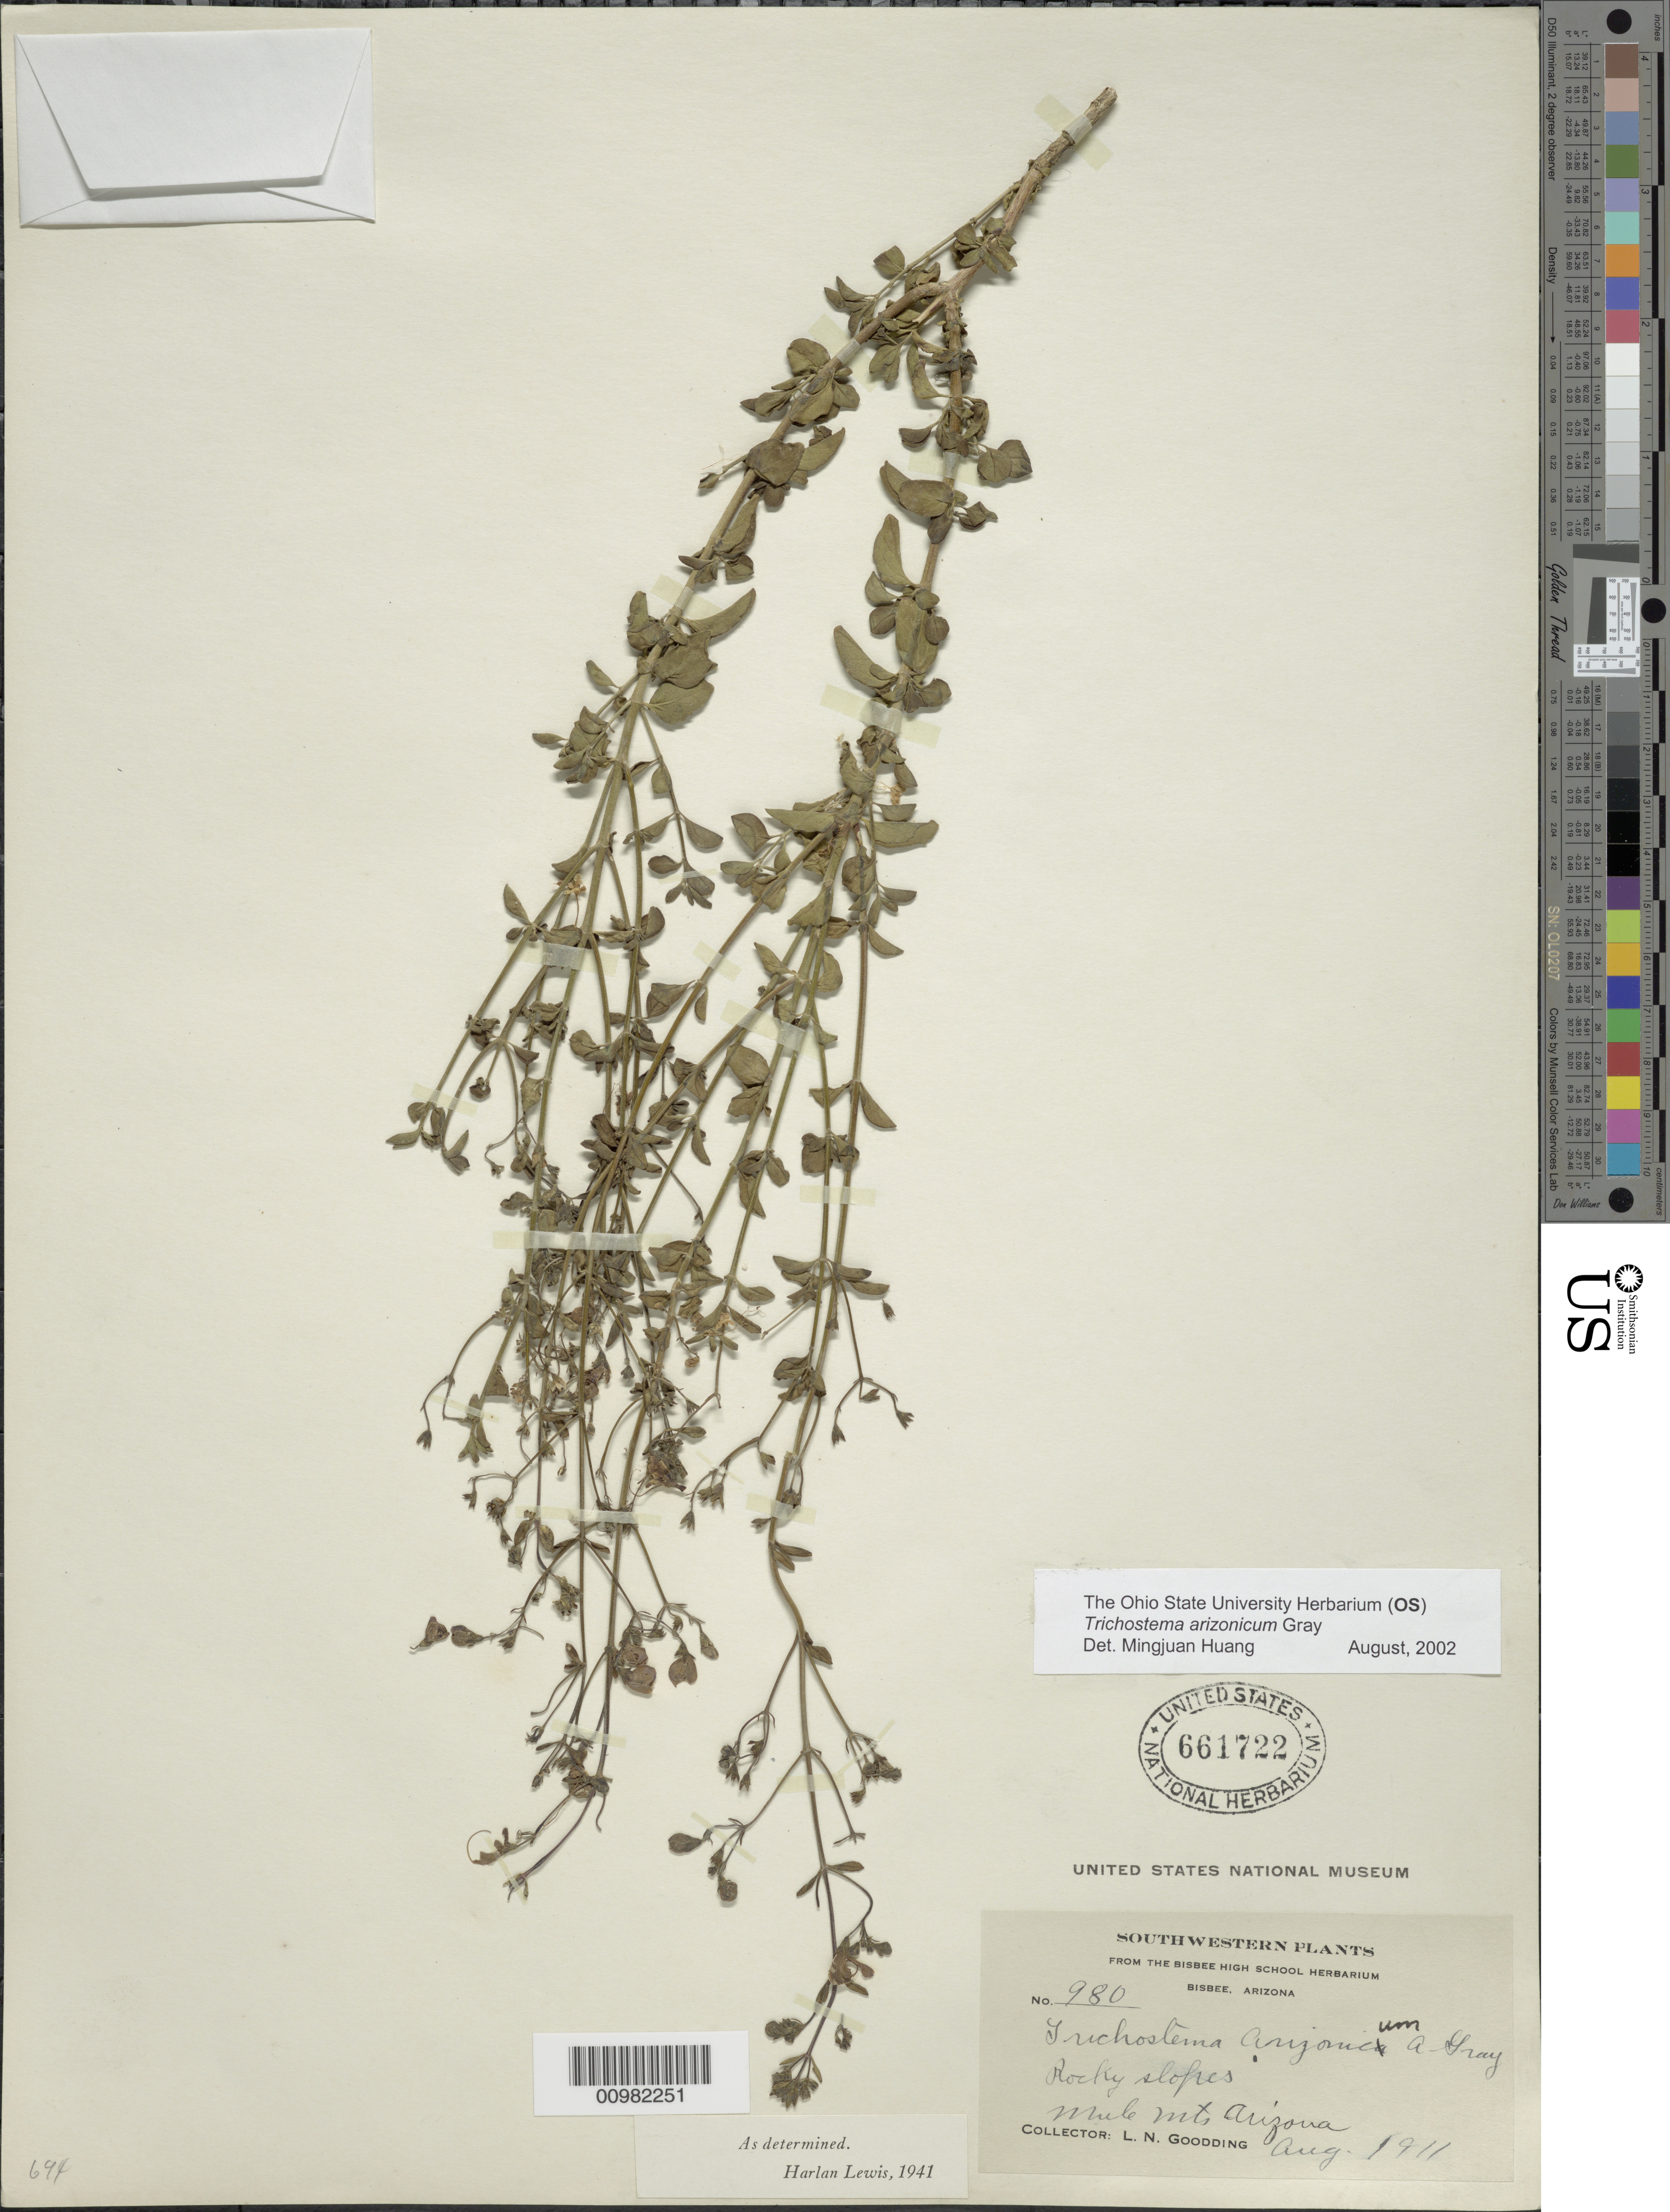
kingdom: Plantae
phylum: Tracheophyta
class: Magnoliopsida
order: Lamiales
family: Lamiaceae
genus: Trichostema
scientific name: Trichostema arizonicum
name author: A. Gray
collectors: L. N. Goodding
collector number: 980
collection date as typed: Aug 1911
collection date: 1911-08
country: United States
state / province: Arizona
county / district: Cochise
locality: Mule Mountains.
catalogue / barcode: US 661722